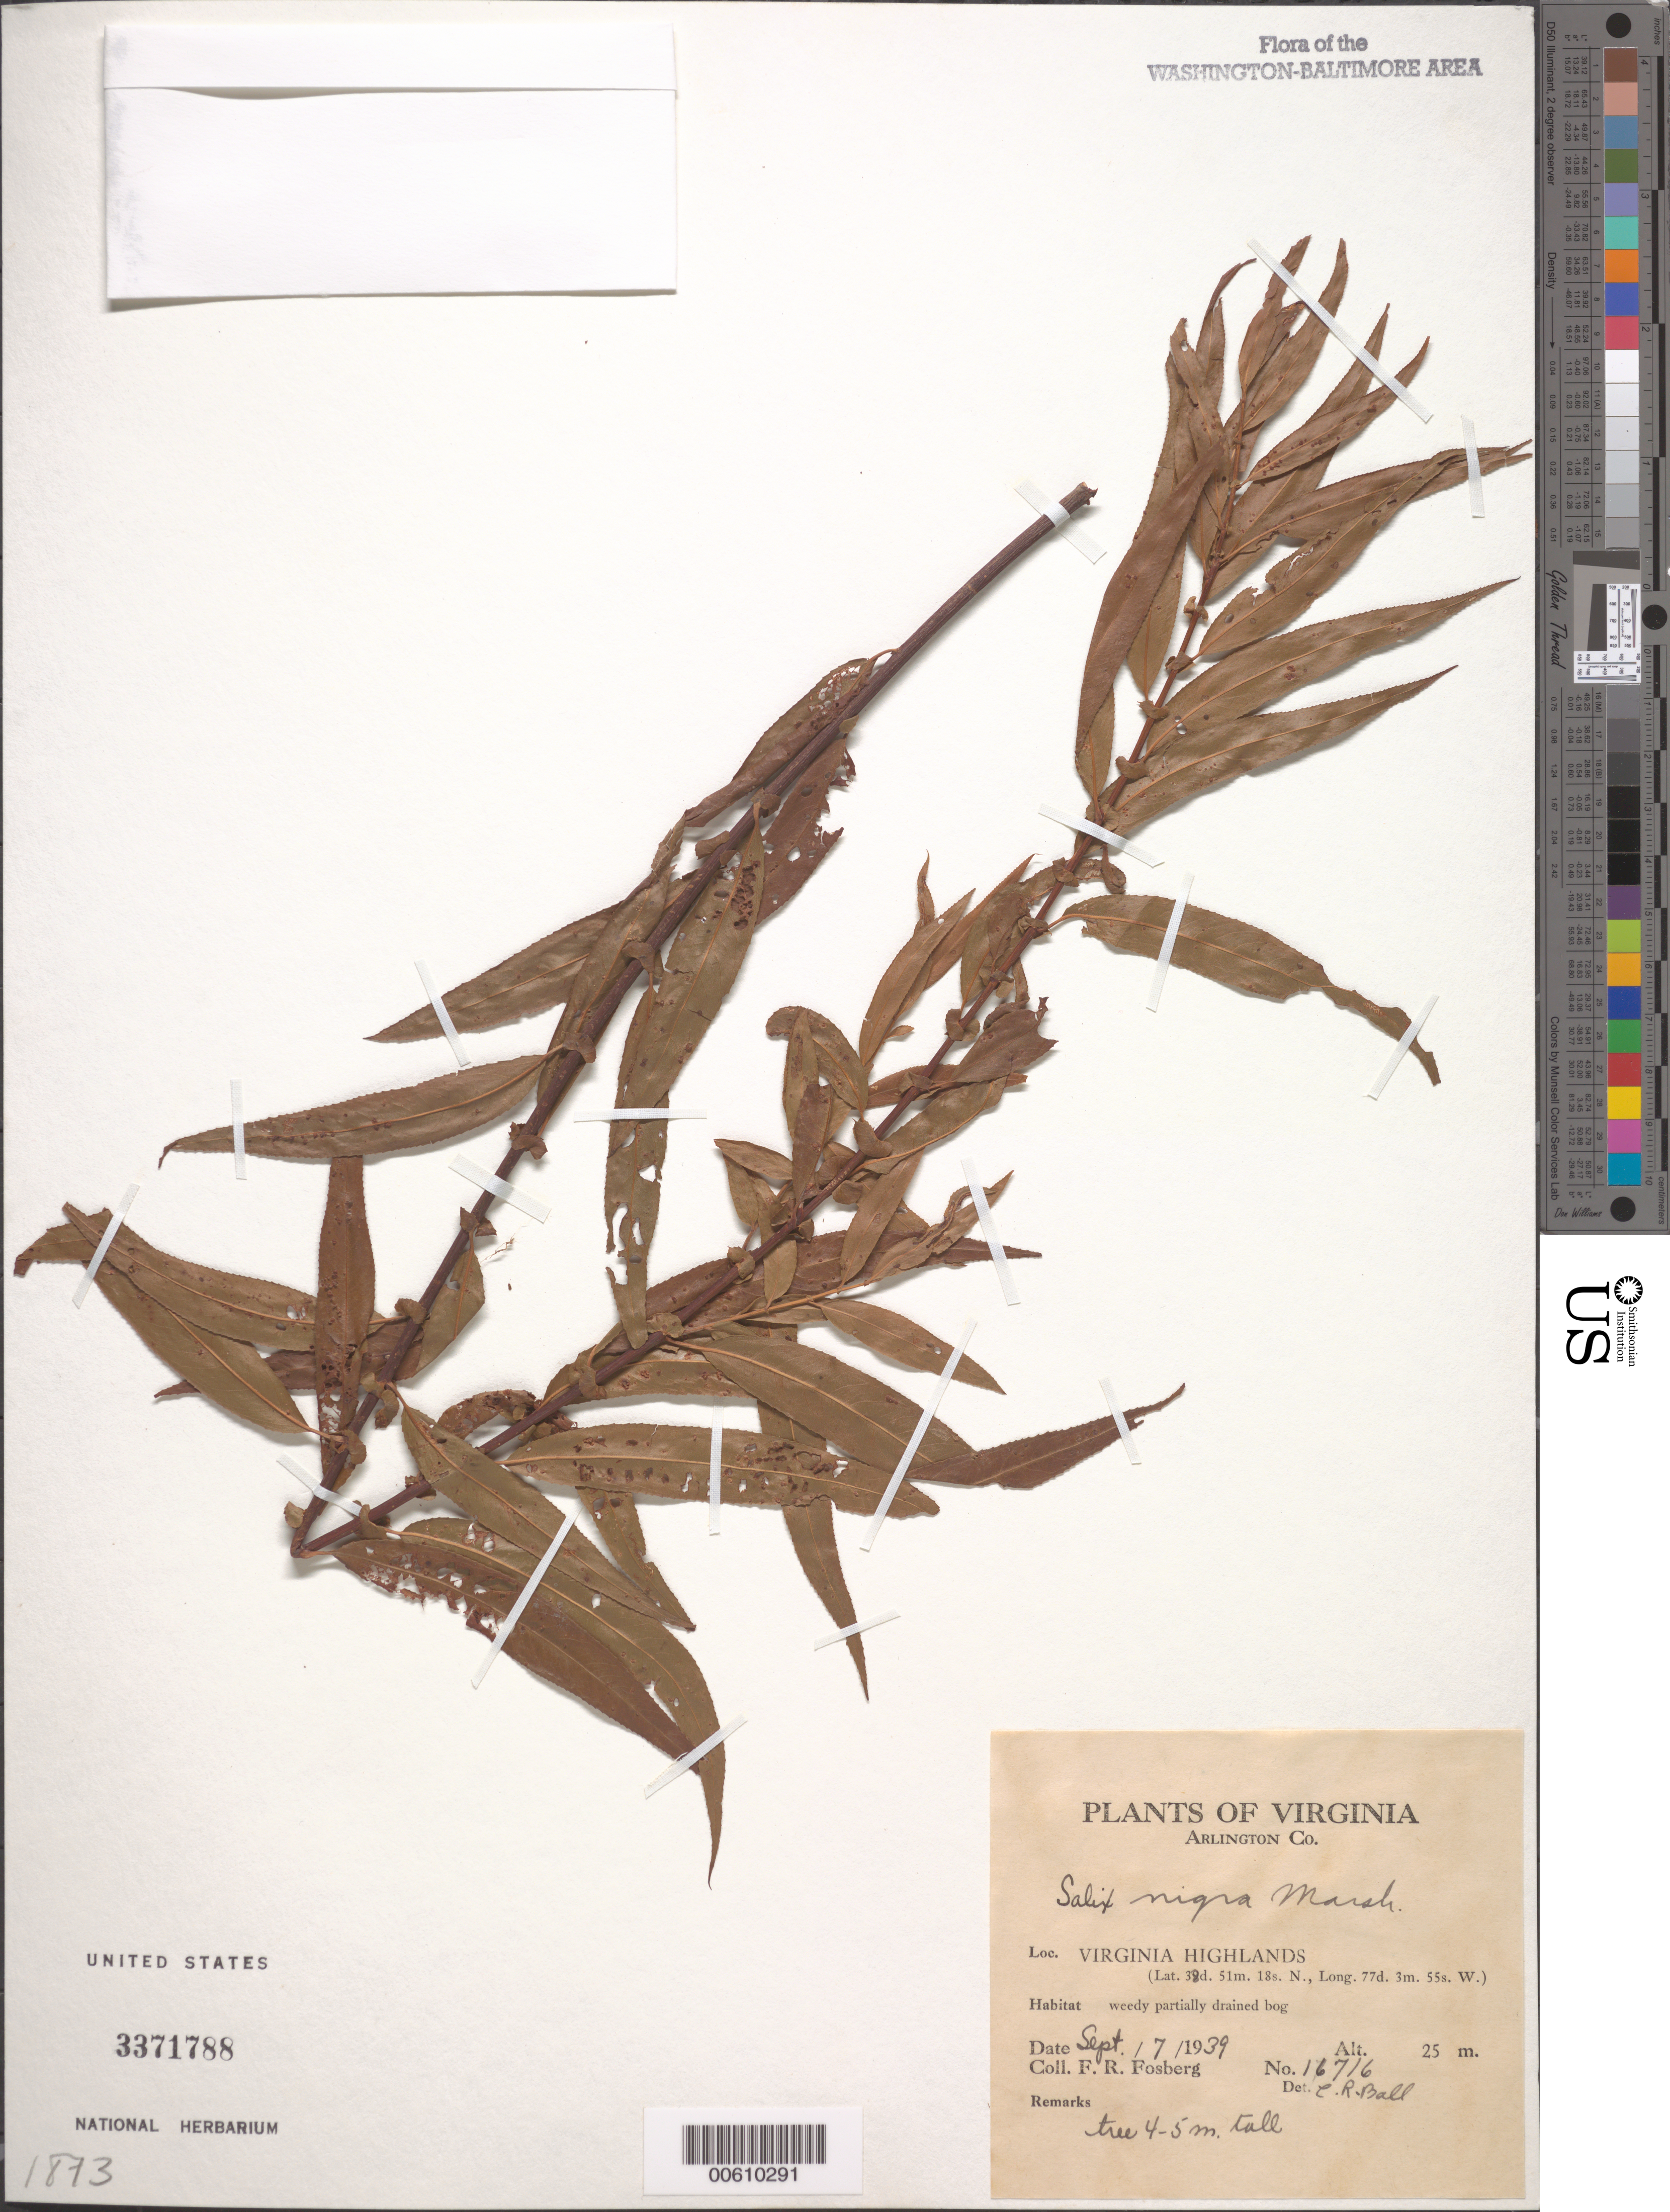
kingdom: Plantae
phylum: Tracheophyta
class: Magnoliopsida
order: Malpighiales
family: Salicaceae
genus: Salix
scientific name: Salix nigra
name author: Marshall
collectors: F. R. Fosberg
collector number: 16716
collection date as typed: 07 Sep 1939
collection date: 1939-09-07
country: United States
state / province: Virginia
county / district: Arlington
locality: Virginia Highlands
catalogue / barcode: US 3371788